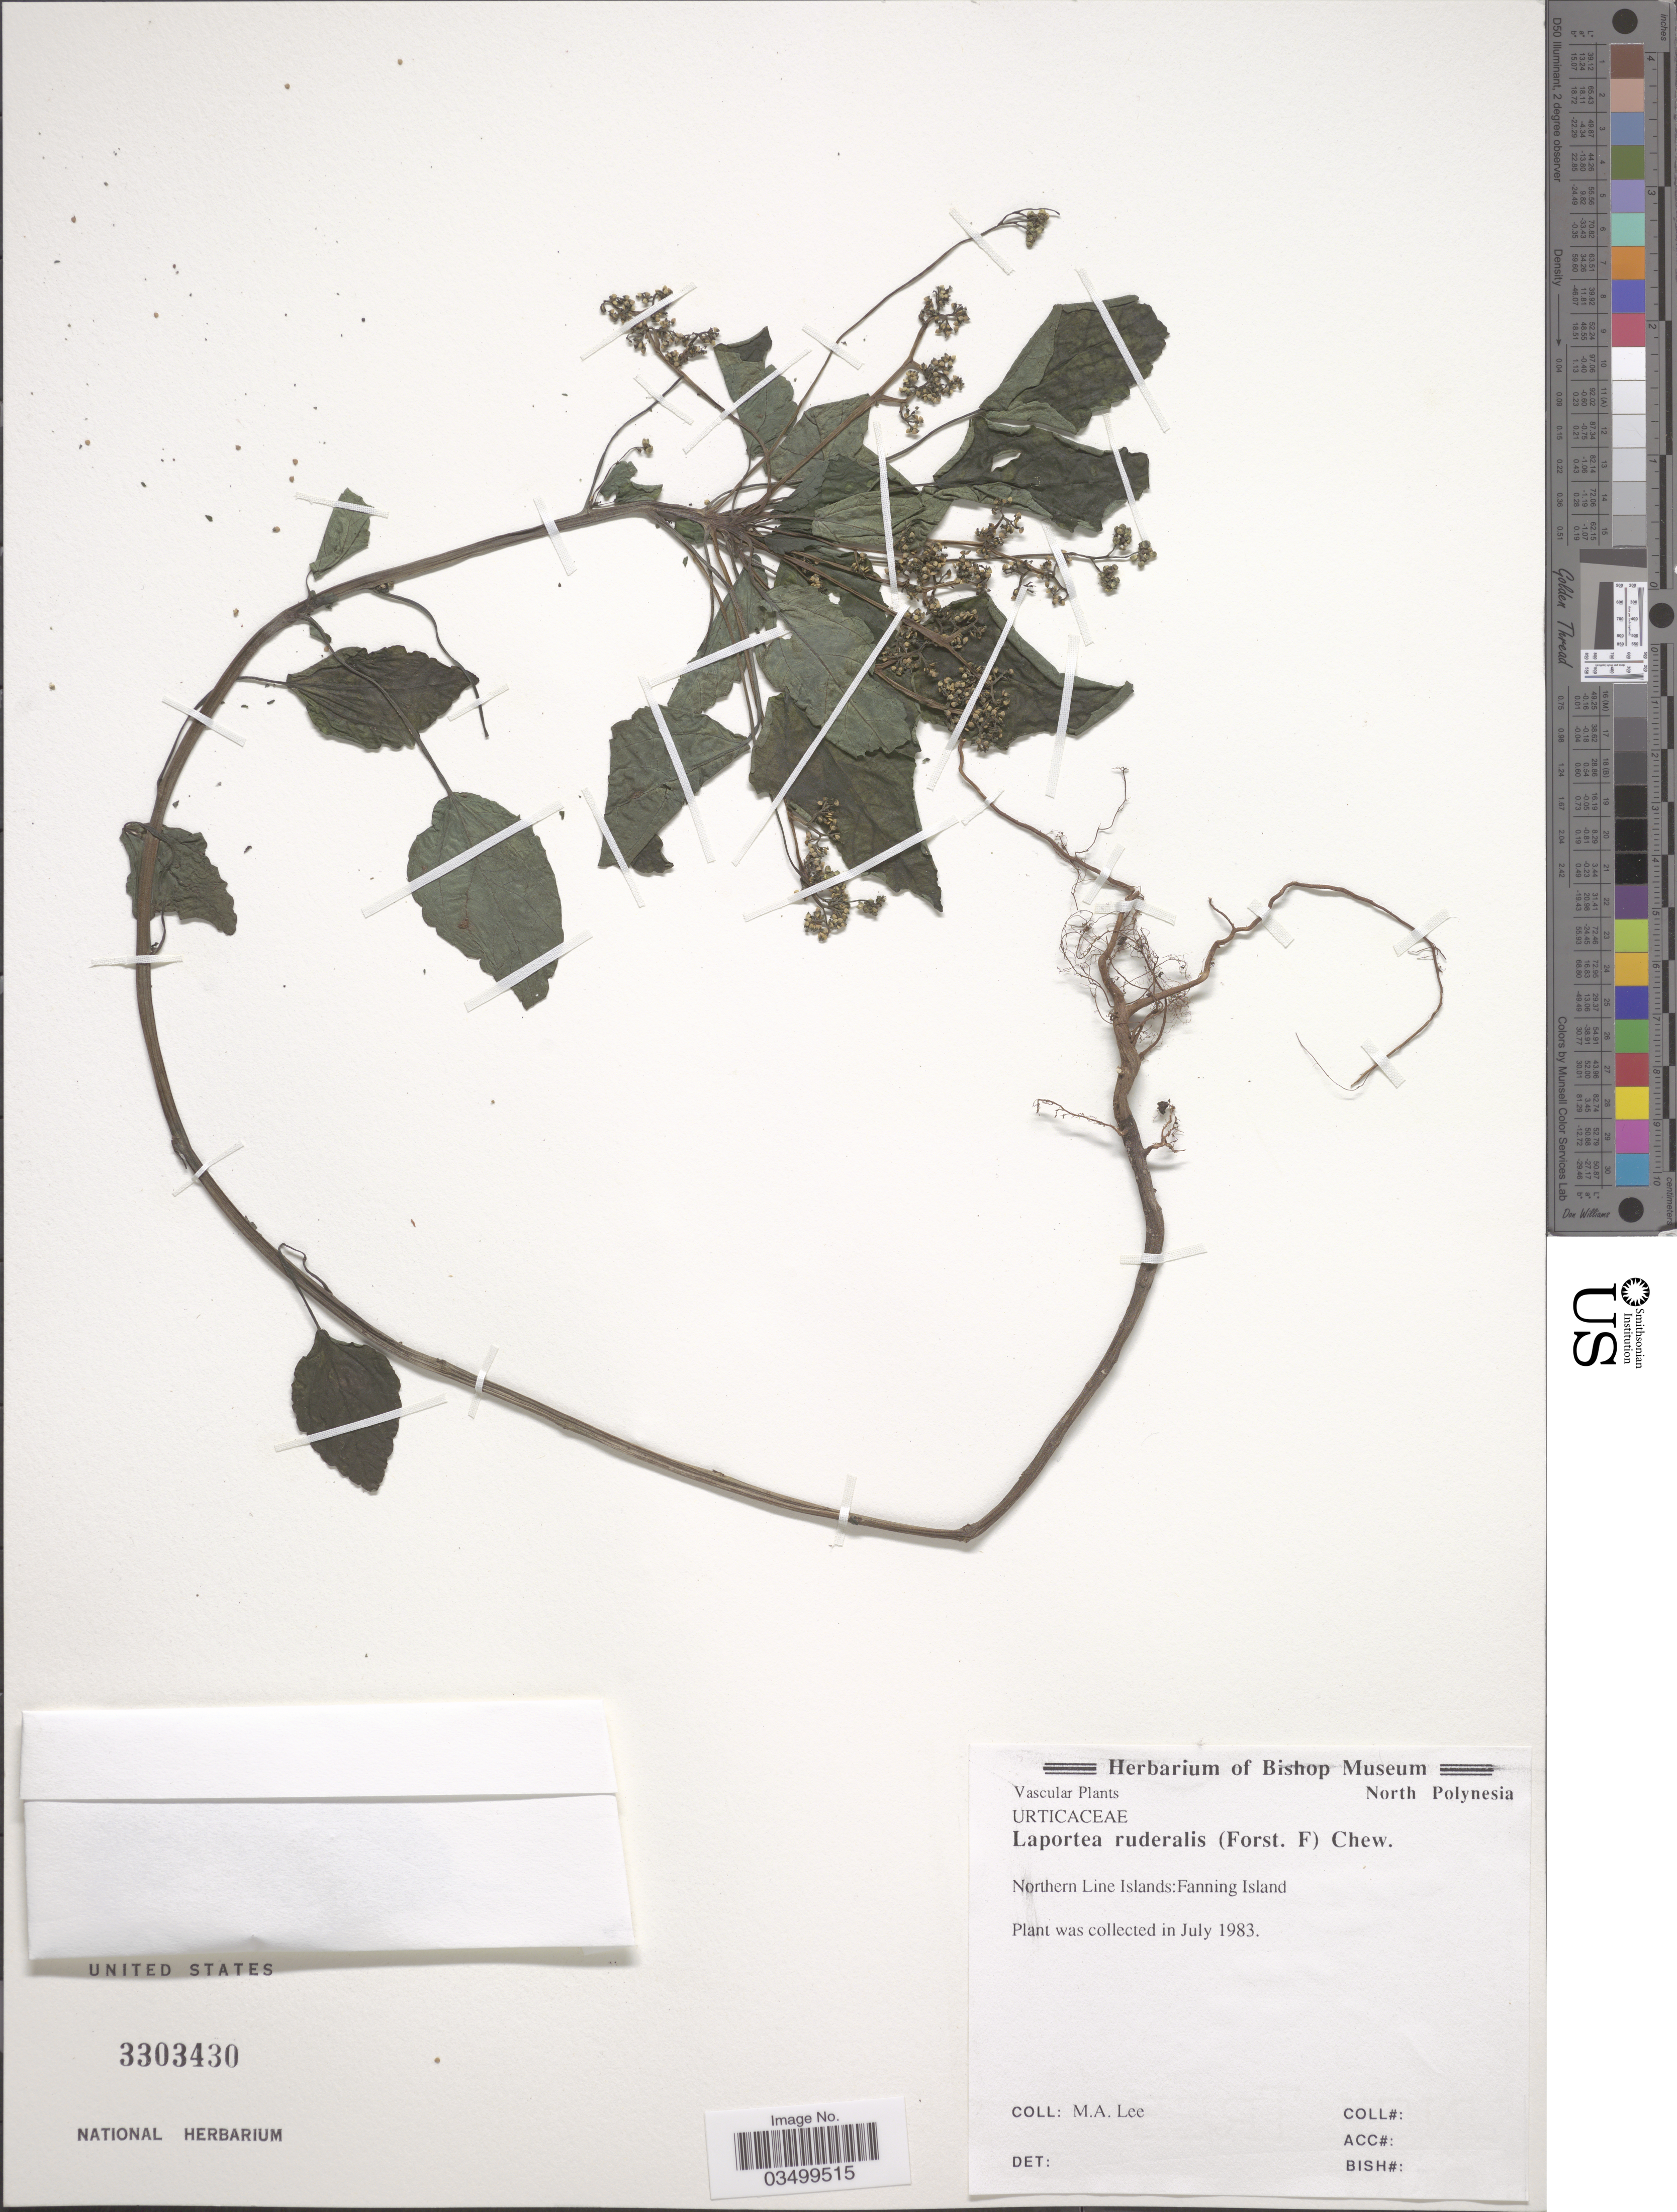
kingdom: Plantae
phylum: Tracheophyta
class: Magnoliopsida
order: Rosales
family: Urticaceae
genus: Laportea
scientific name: Laportea ruderalis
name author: (G. Forst.) Chew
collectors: M. Lee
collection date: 1983-07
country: Kiribati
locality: North Polynesia. Northern Line Island: Fanning Island.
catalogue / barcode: US 3303430